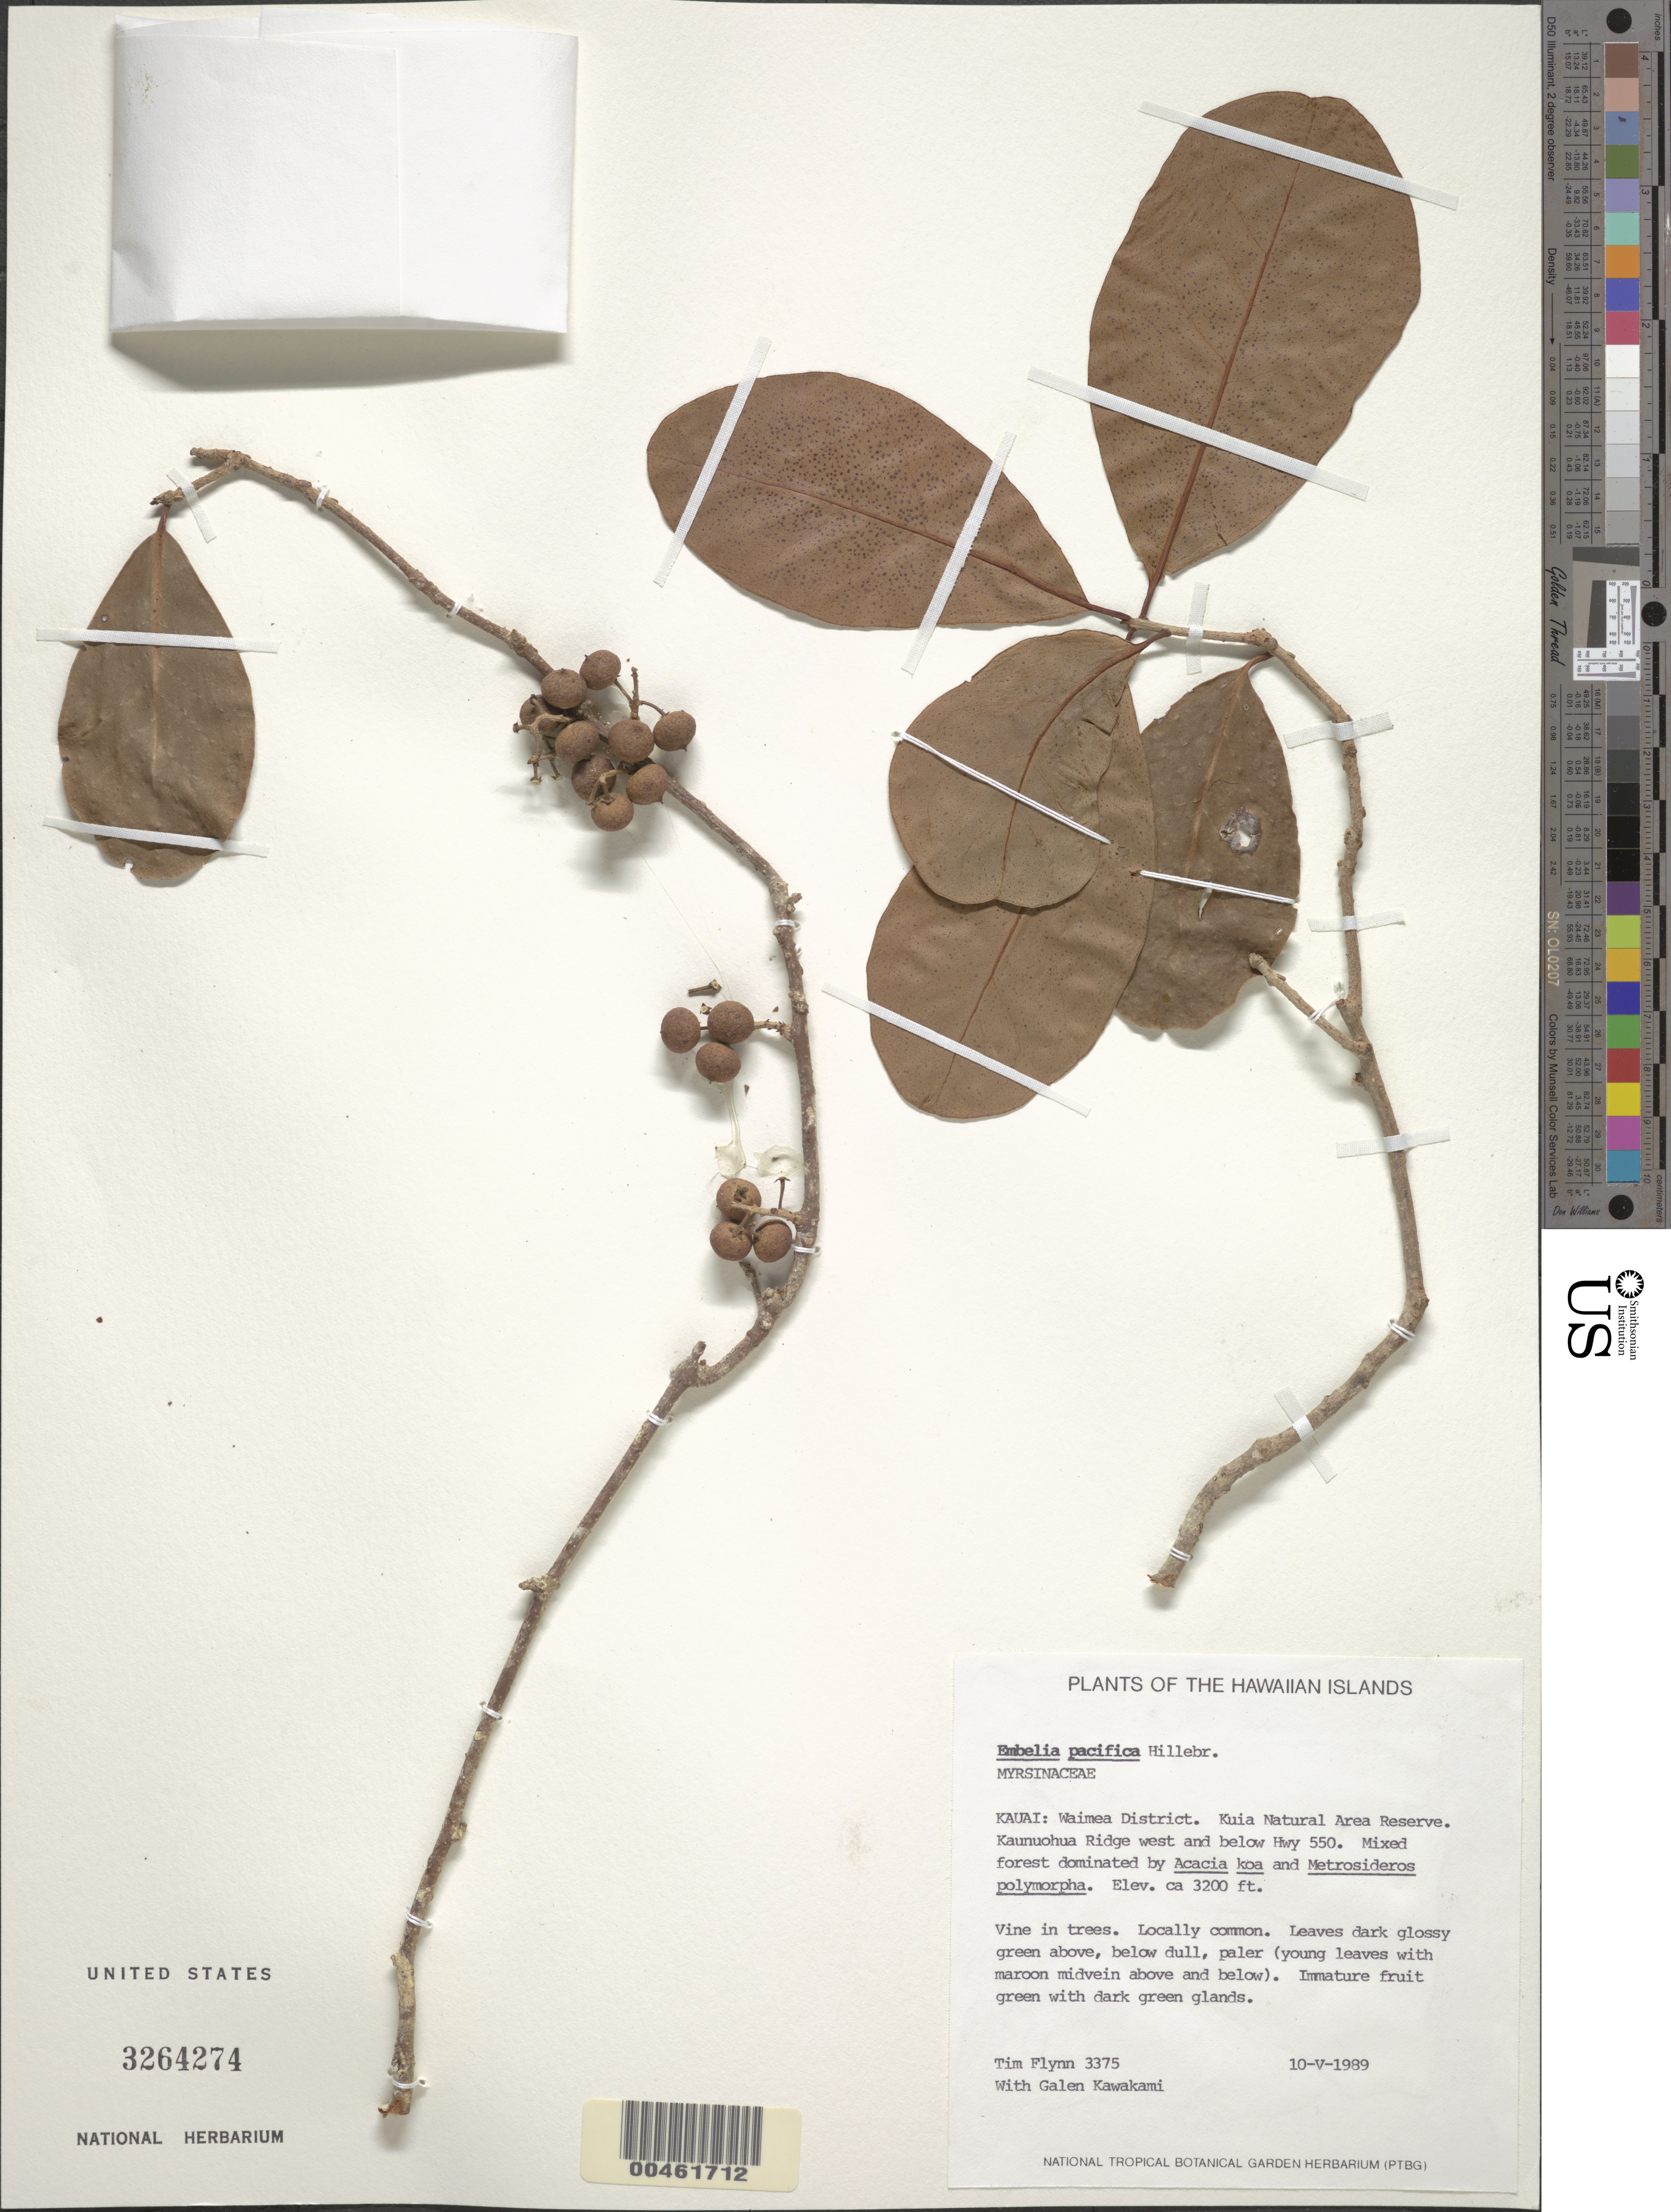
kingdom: Plantae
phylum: Tracheophyta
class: Magnoliopsida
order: Ericales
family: Primulaceae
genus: Embelia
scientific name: Embelia pacifica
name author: Hillebr.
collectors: T. W. Flynn & G. Kawakami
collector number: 3375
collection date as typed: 10 May 1989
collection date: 1989-05-10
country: United States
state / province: Hawaii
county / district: Kauai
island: Kaua'i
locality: Waimea District, Kuia Natural Area Reserve, Kaunuohua Ridge W and below Highway 550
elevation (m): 975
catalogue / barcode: US 3264274